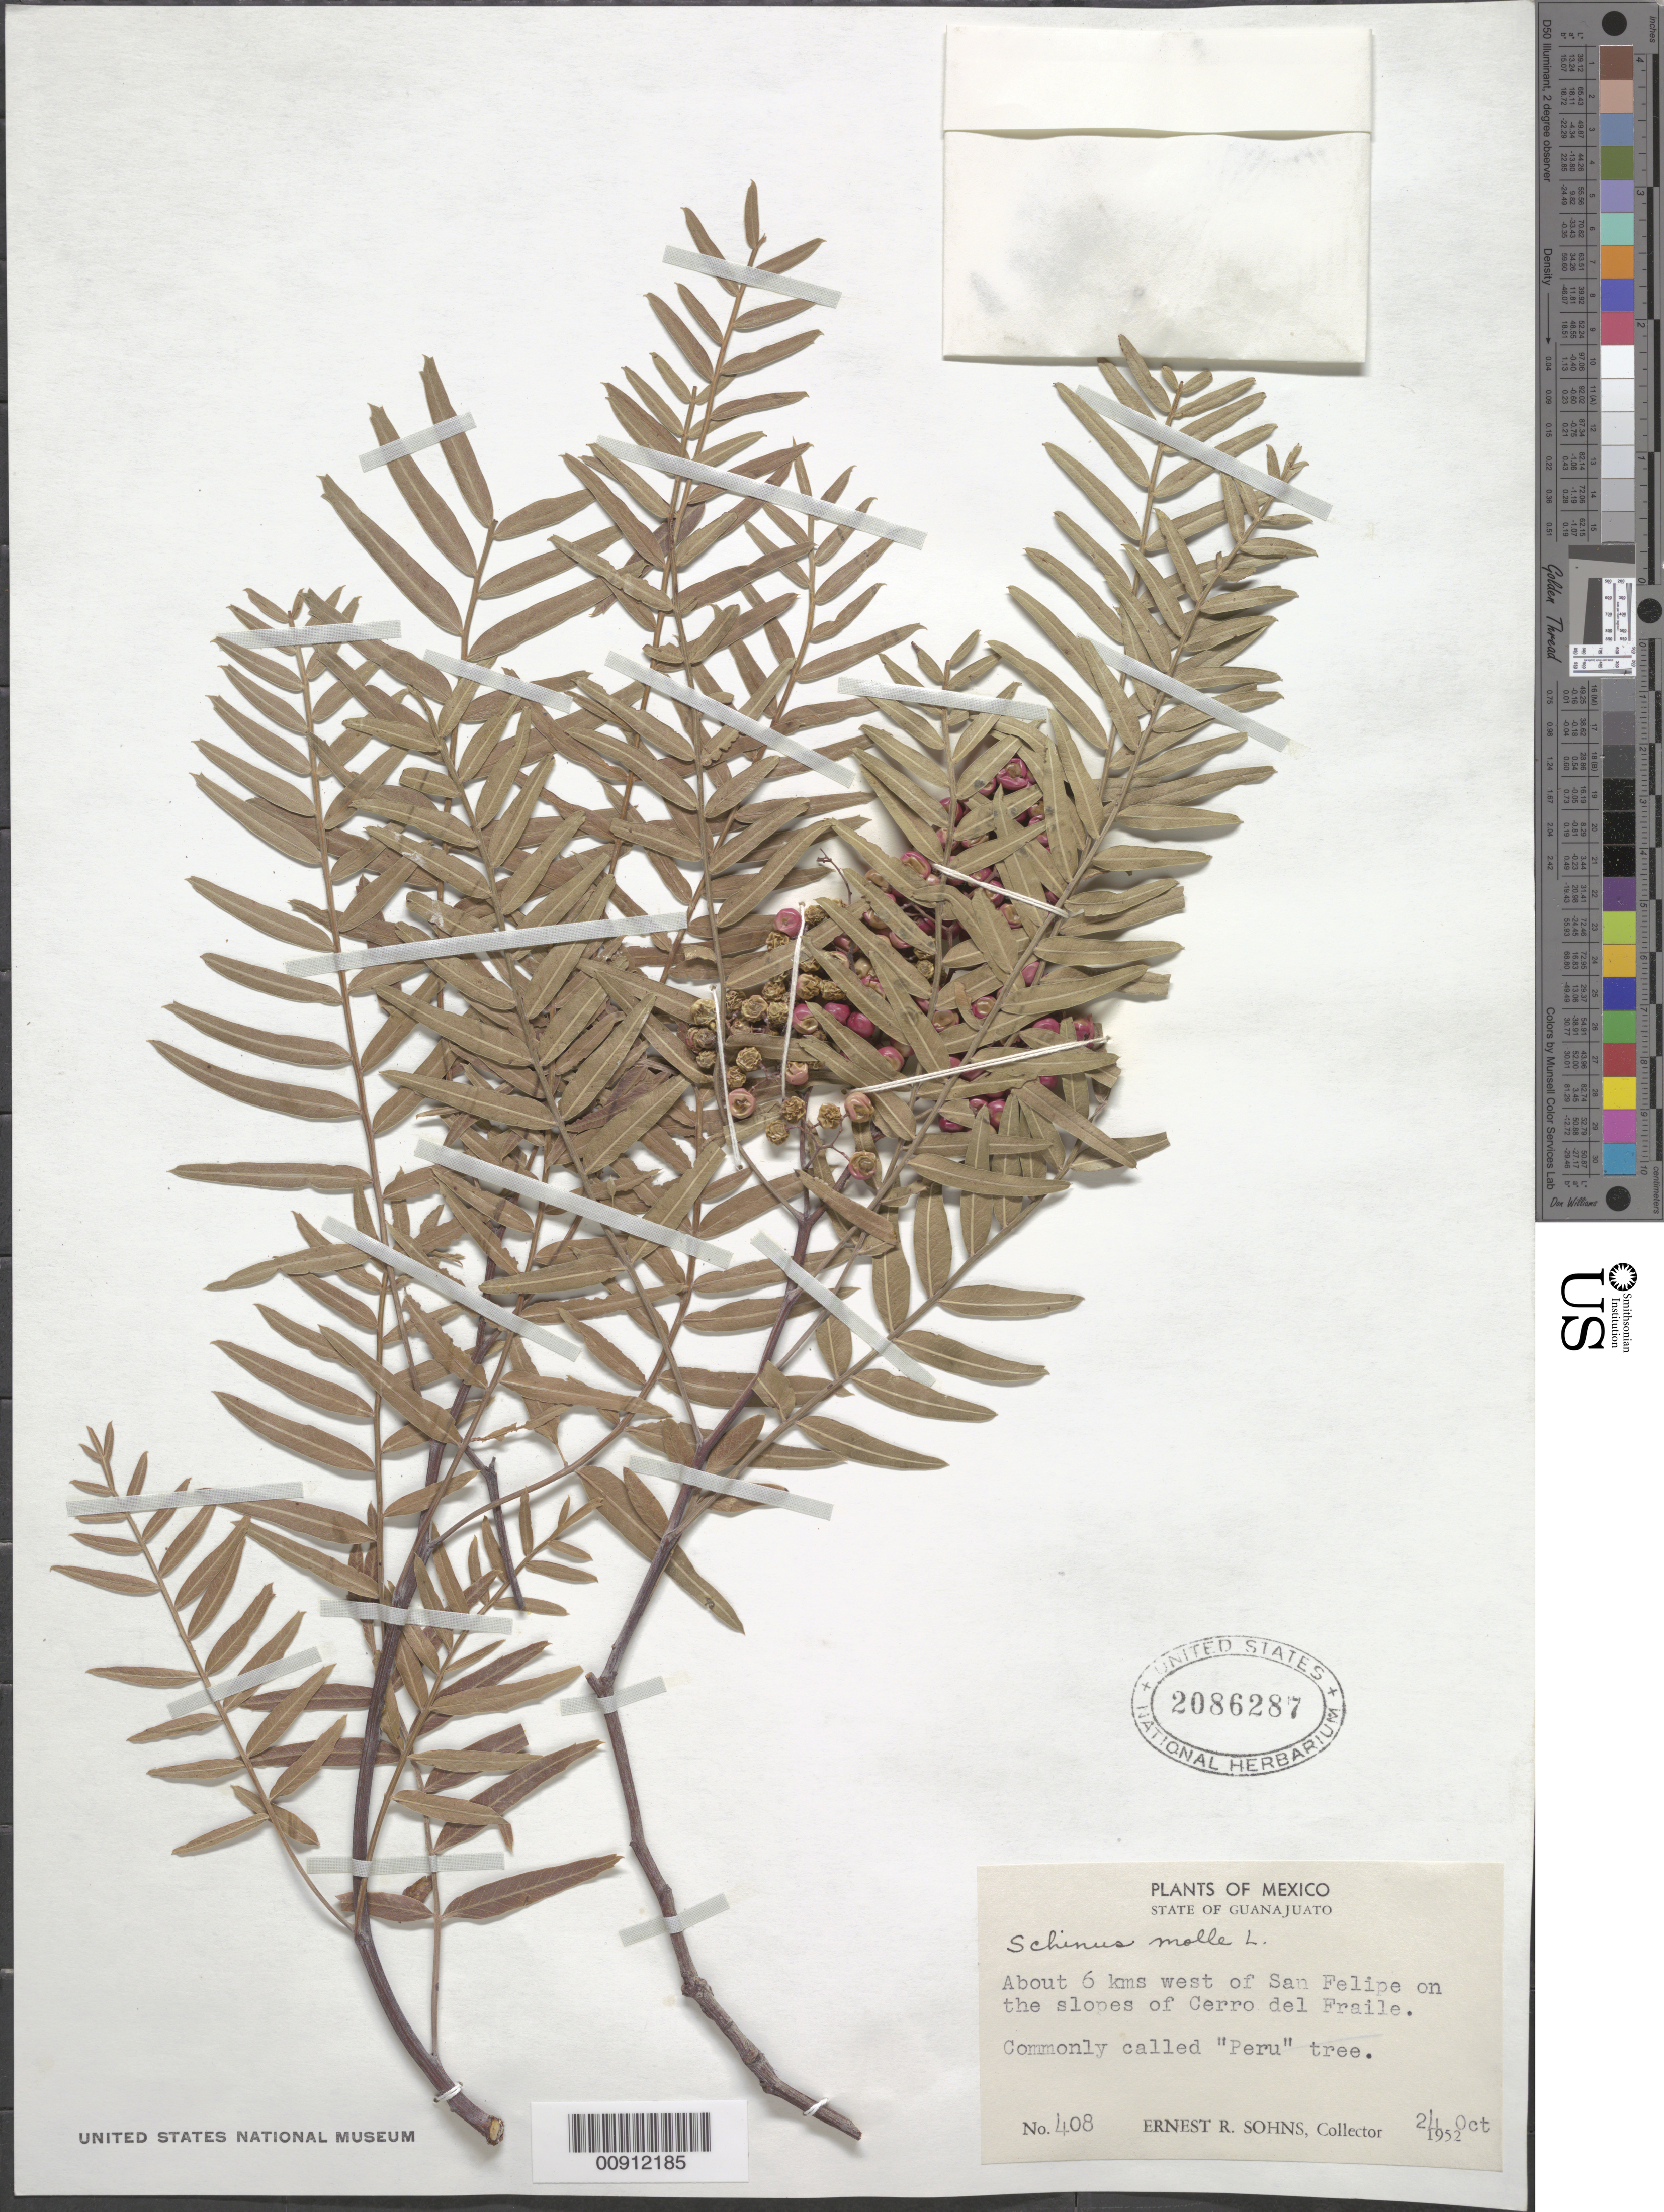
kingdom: Plantae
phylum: Tracheophyta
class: Magnoliopsida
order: Sapindales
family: Anacardiaceae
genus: Schinus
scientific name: Schinus areira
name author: L.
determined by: Mitchell, John D.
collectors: E. R. Sohns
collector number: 408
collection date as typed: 24 Oct 1952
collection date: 1952-10-24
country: Mexico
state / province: Guanajuato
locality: About 6 kms west of San Felipe on the slopes of Cerro del Fraile. State of Guanajuato.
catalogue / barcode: US 2086287